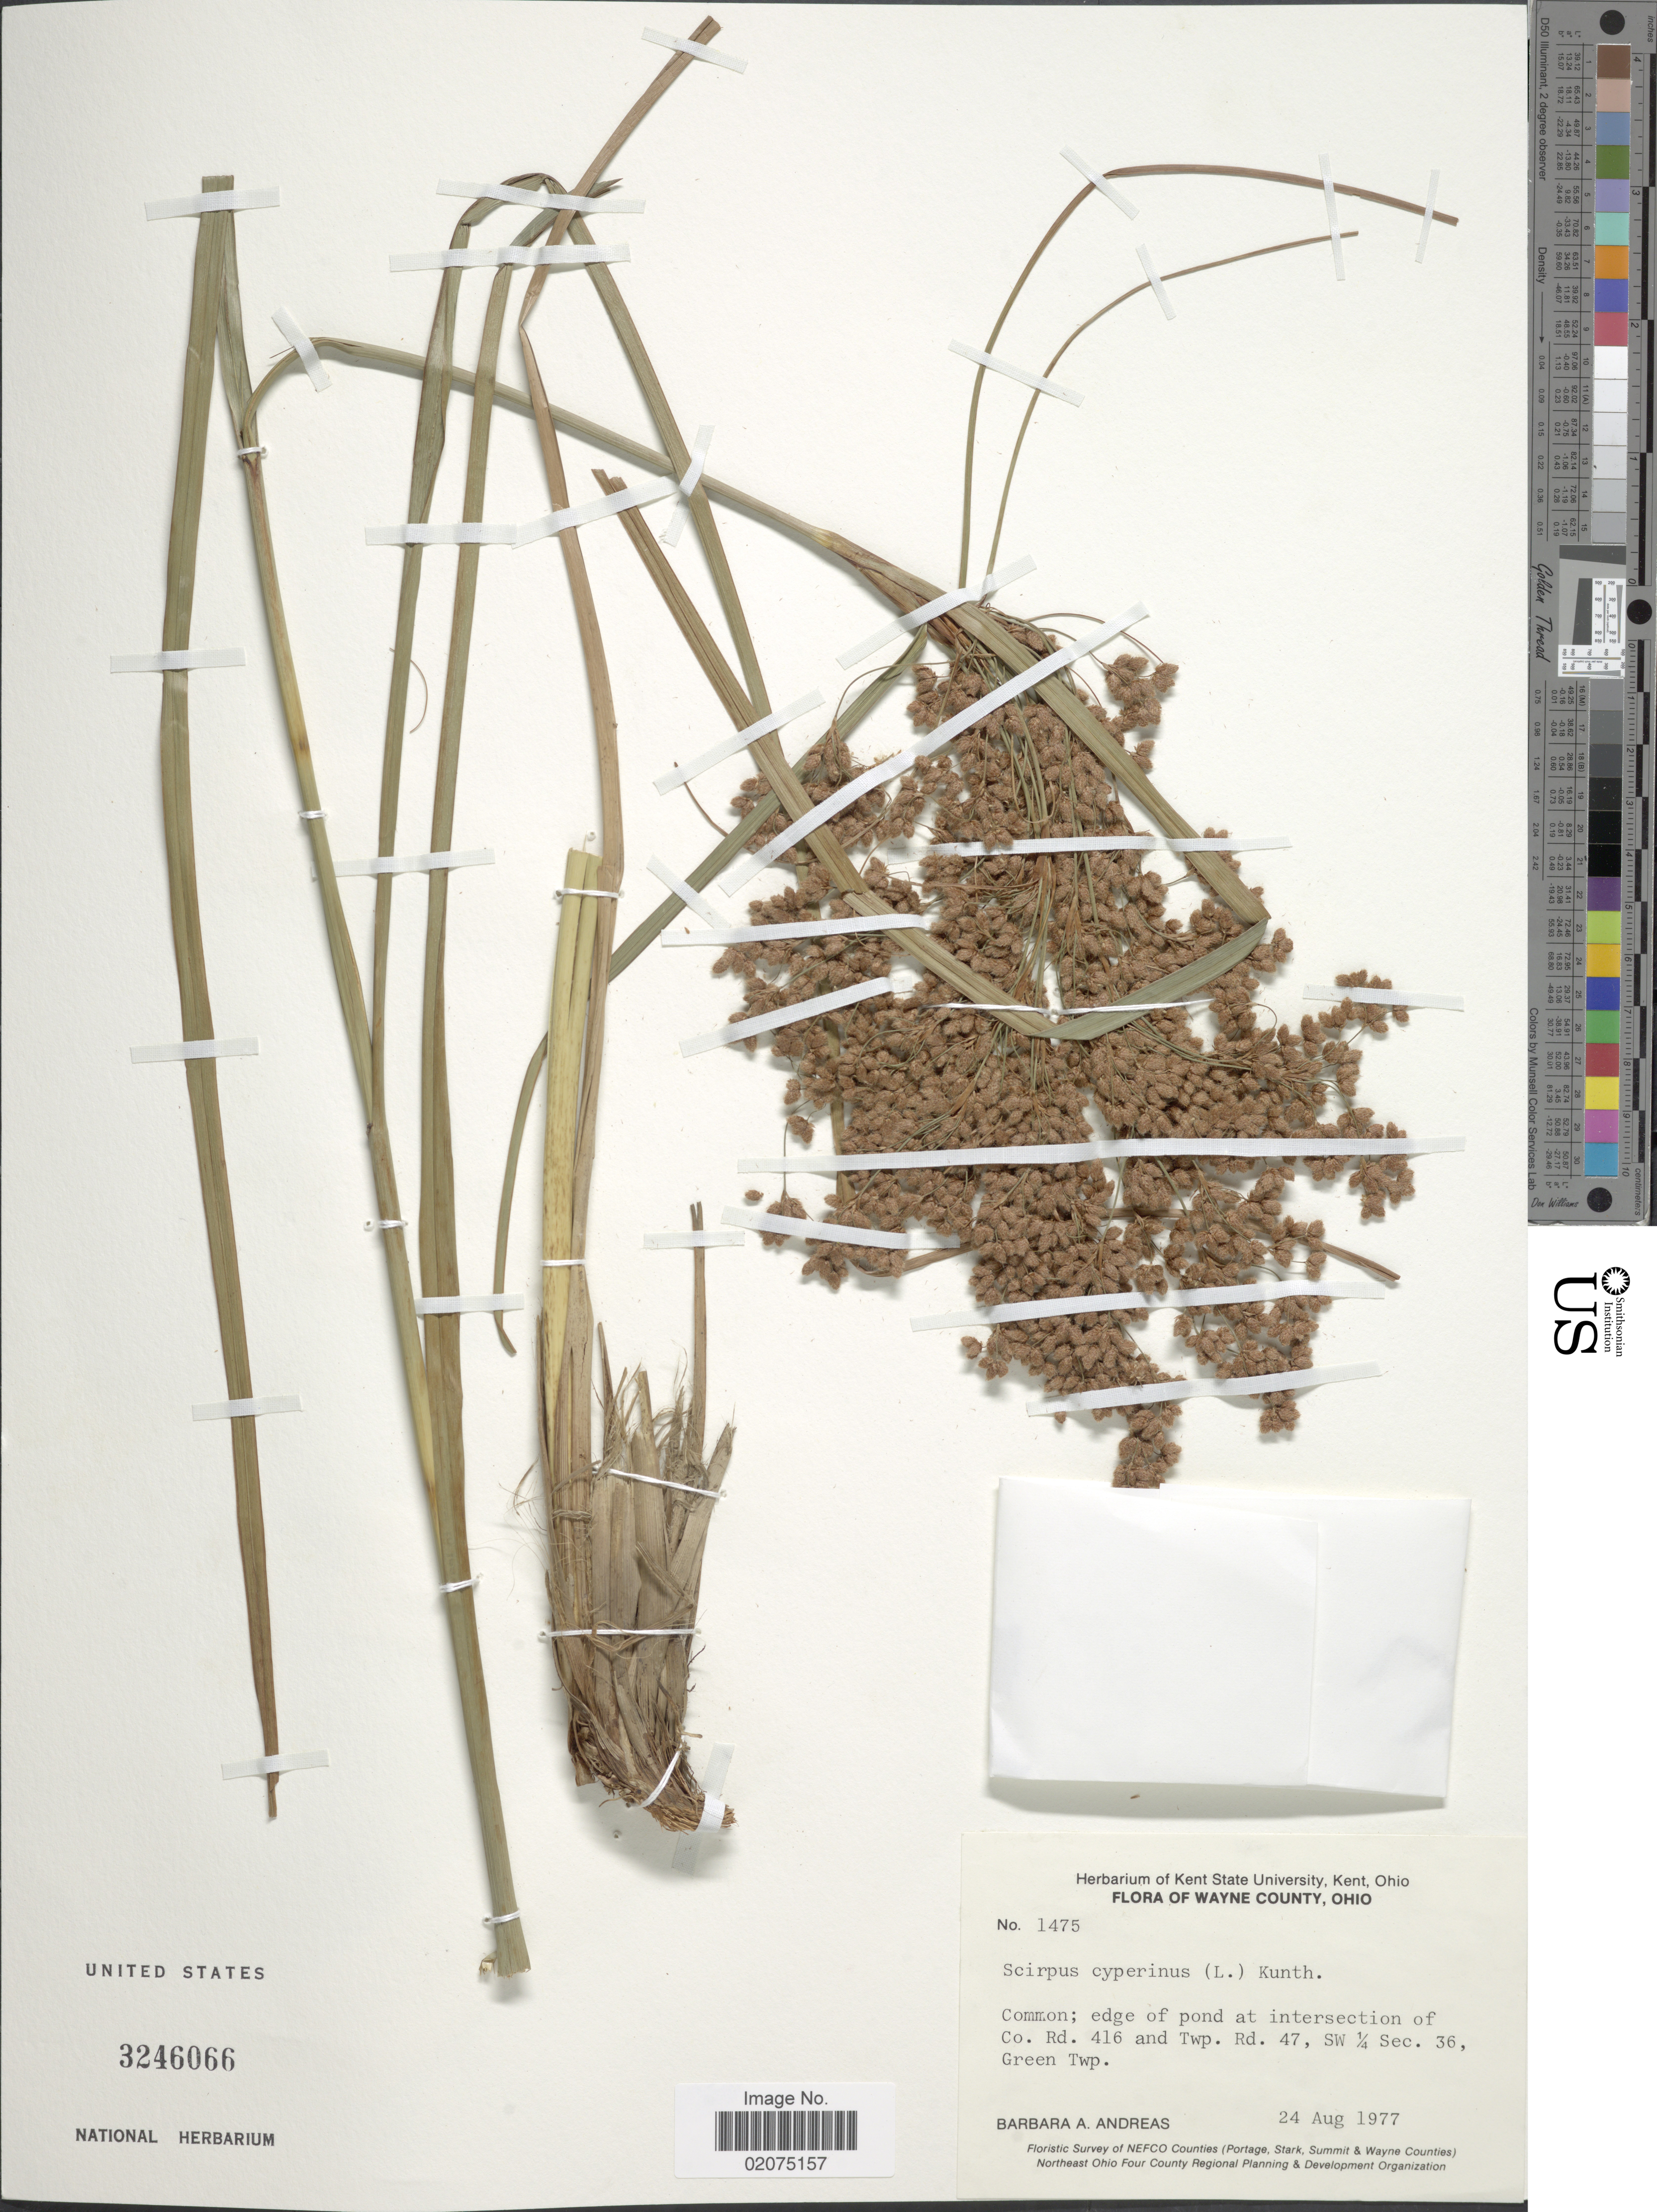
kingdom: Plantae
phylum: Tracheophyta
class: Liliopsida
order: Poales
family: Cyperaceae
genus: Scirpus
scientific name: Scirpus cyperinus (L.) Kunth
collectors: B. A. Andreas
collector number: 1475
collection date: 1977-08-24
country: United States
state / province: Ohio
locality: Wayne County, intersection of Co. Rd. 416 and Twp. Rd. 47, SW 1/4 Sec 36, Green Twp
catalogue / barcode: US 3246066